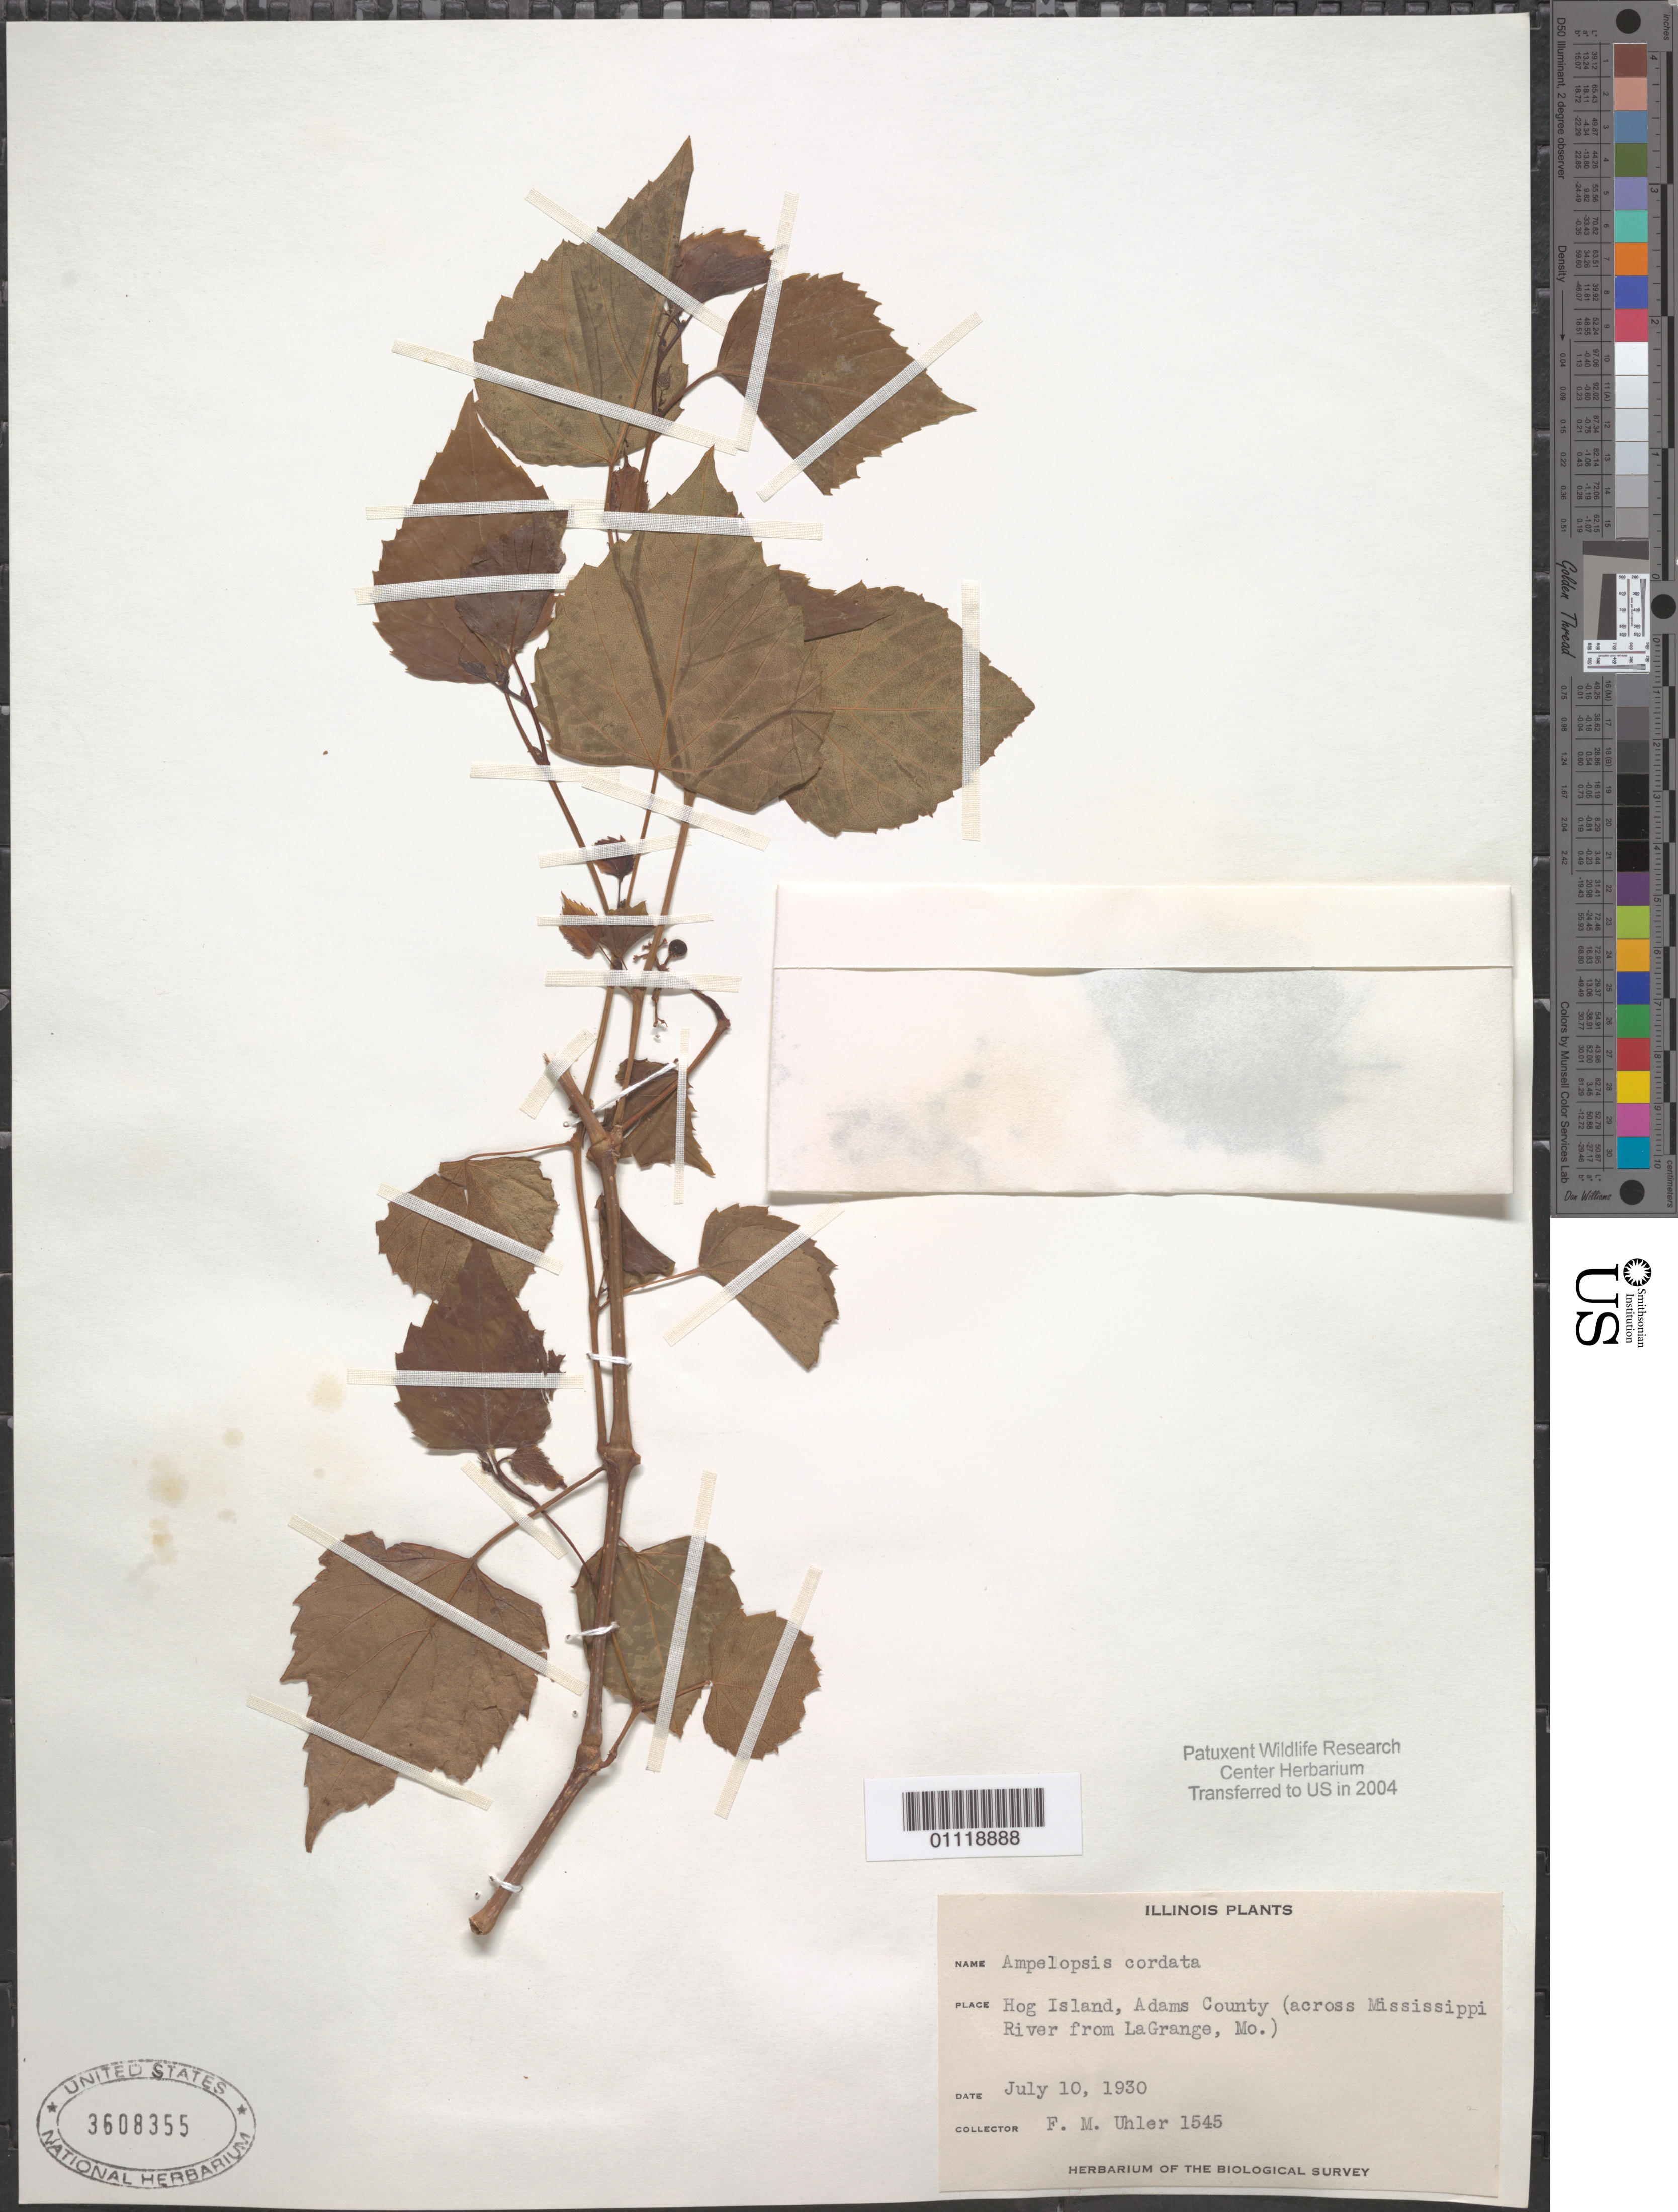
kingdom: Plantae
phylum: Tracheophyta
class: Magnoliopsida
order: Vitales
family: Vitaceae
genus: Ampelopsis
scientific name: Ampelopsis cordata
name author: Michx.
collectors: F. M. Uhler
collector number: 1545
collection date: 1930-07-10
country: United States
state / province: Illinois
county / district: Adams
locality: Hog Island, across Mississippi River from La Grange, Mo.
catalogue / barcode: US 3608355